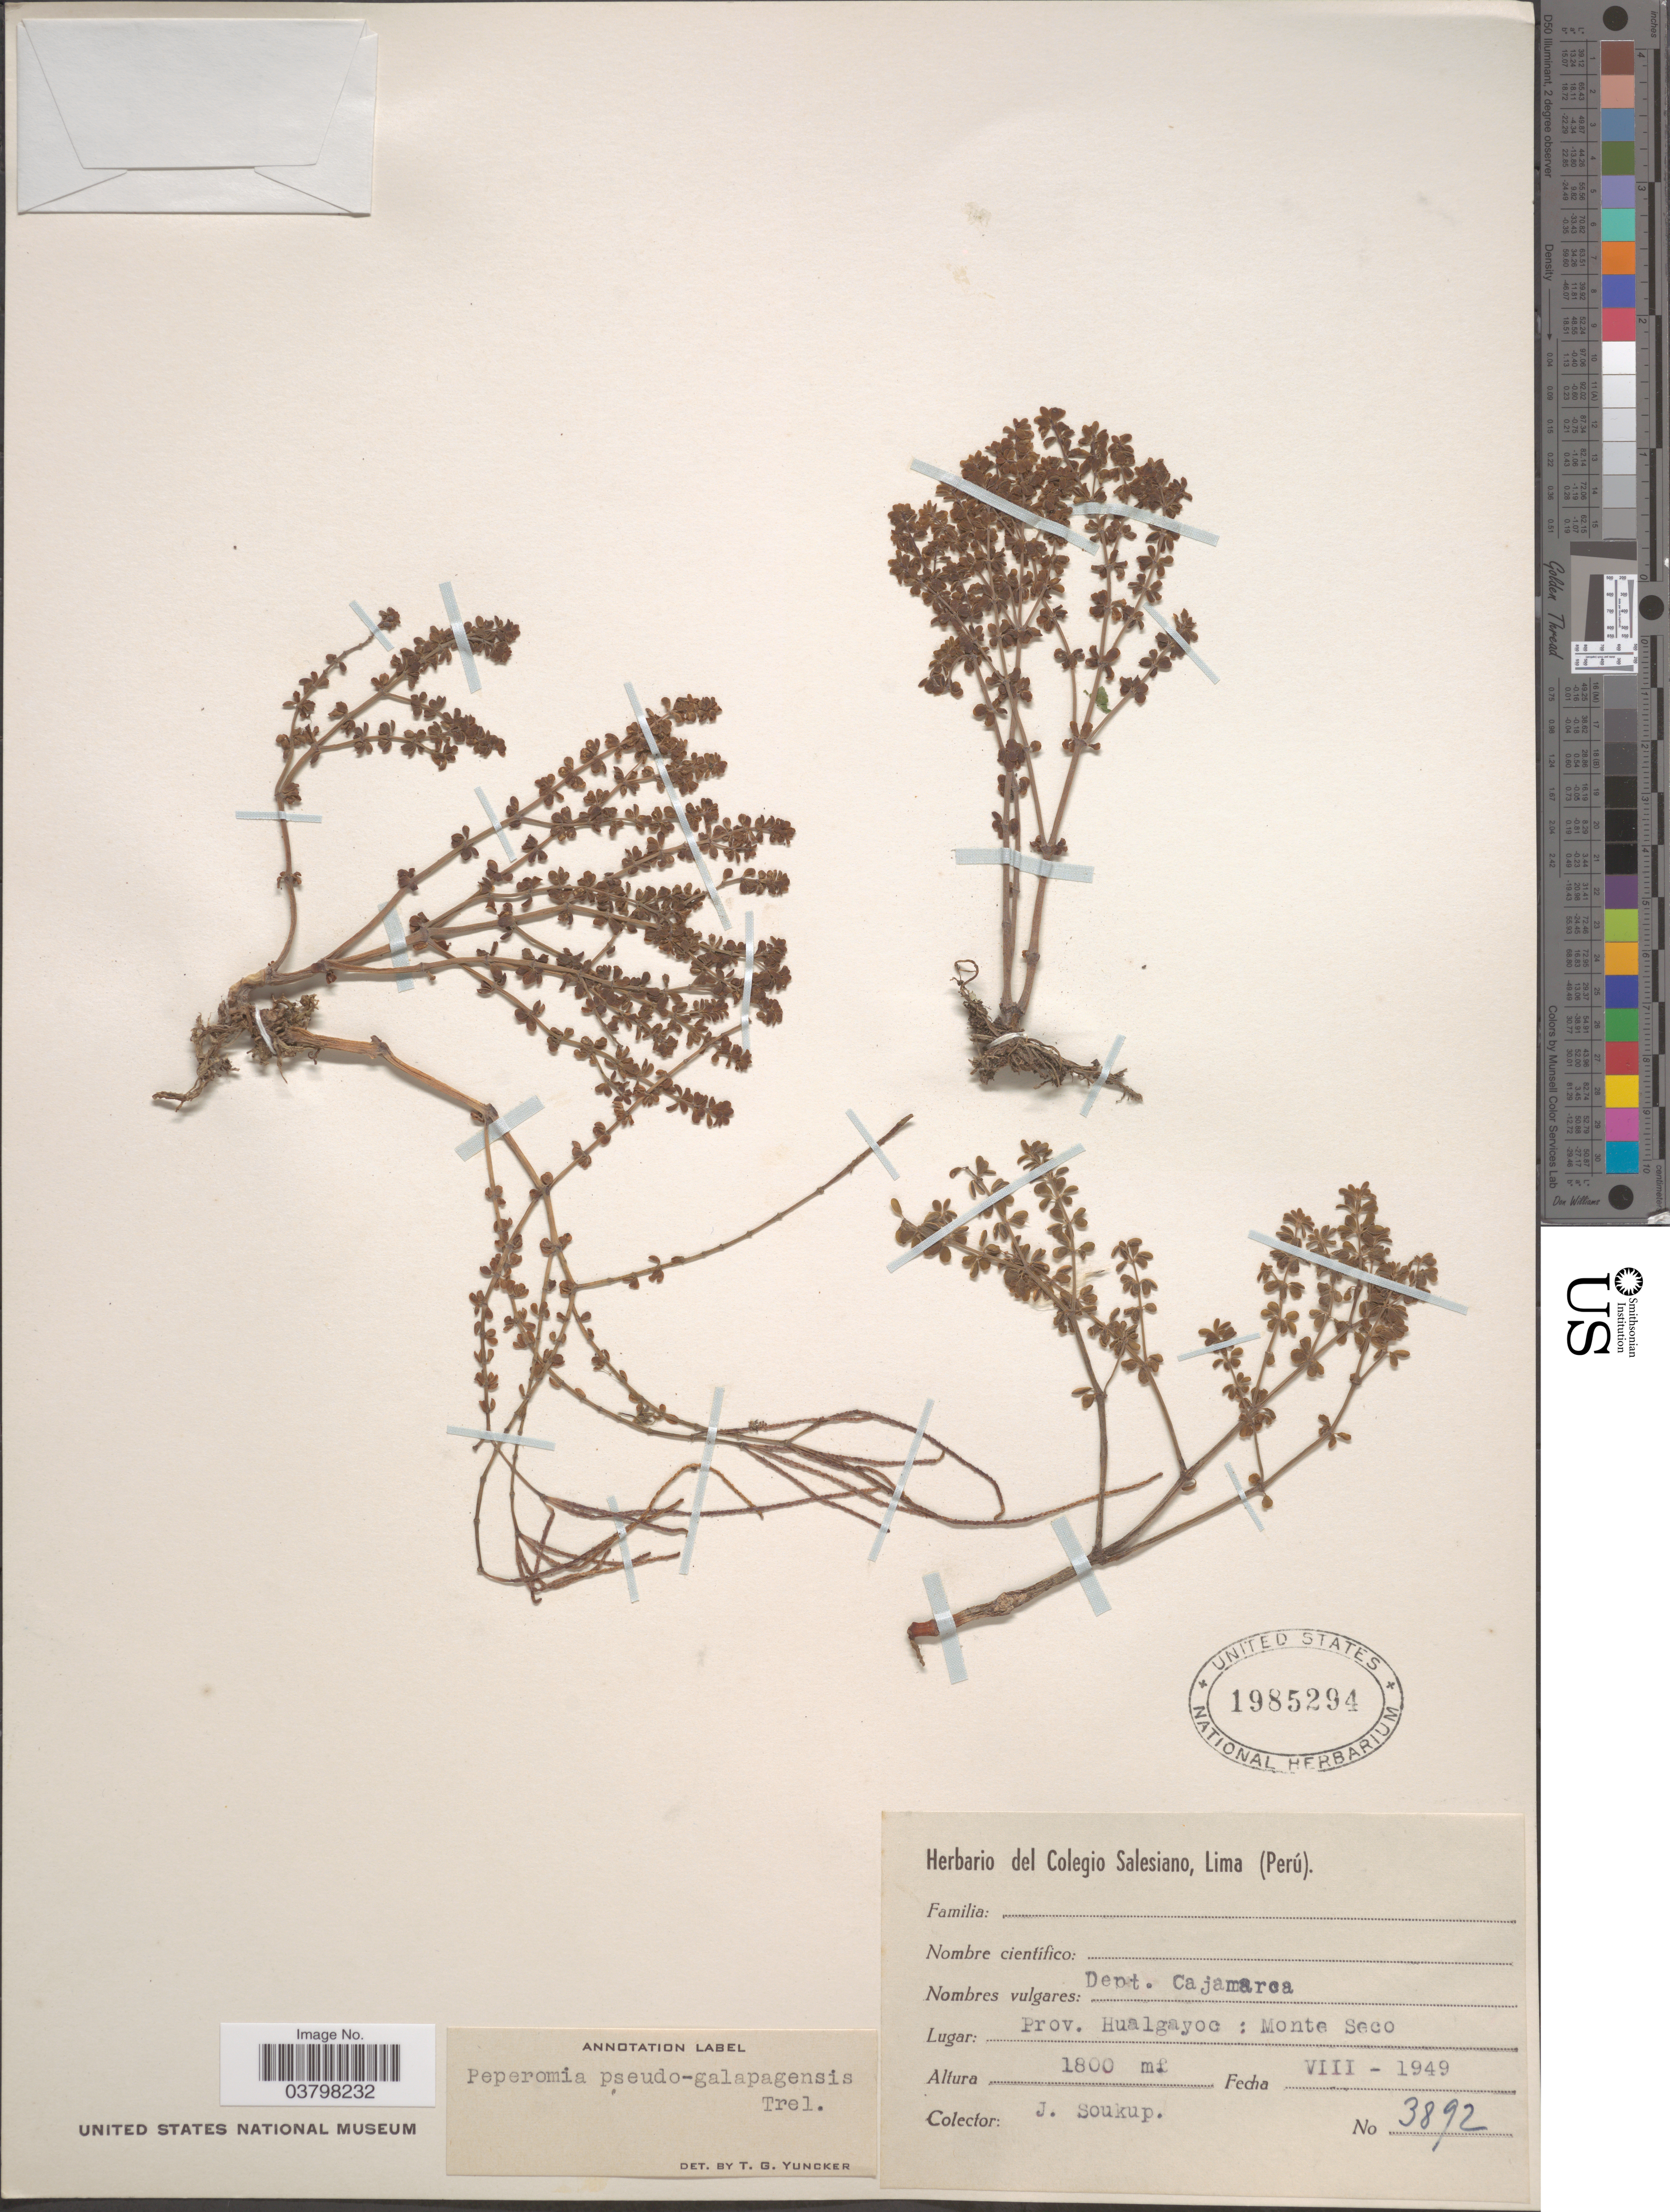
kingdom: Plantae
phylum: Tracheophyta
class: Magnoliopsida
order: Piperales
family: Piperaceae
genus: Peperomia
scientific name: Peperomia pseudogalapagensis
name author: Trel.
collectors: J. Soukup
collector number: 3892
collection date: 1949-08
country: Peru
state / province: Cajamarca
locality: Dept. Cajamarca. Prov. Hualgayoc: Monte Seco.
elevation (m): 1800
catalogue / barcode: US 1985294